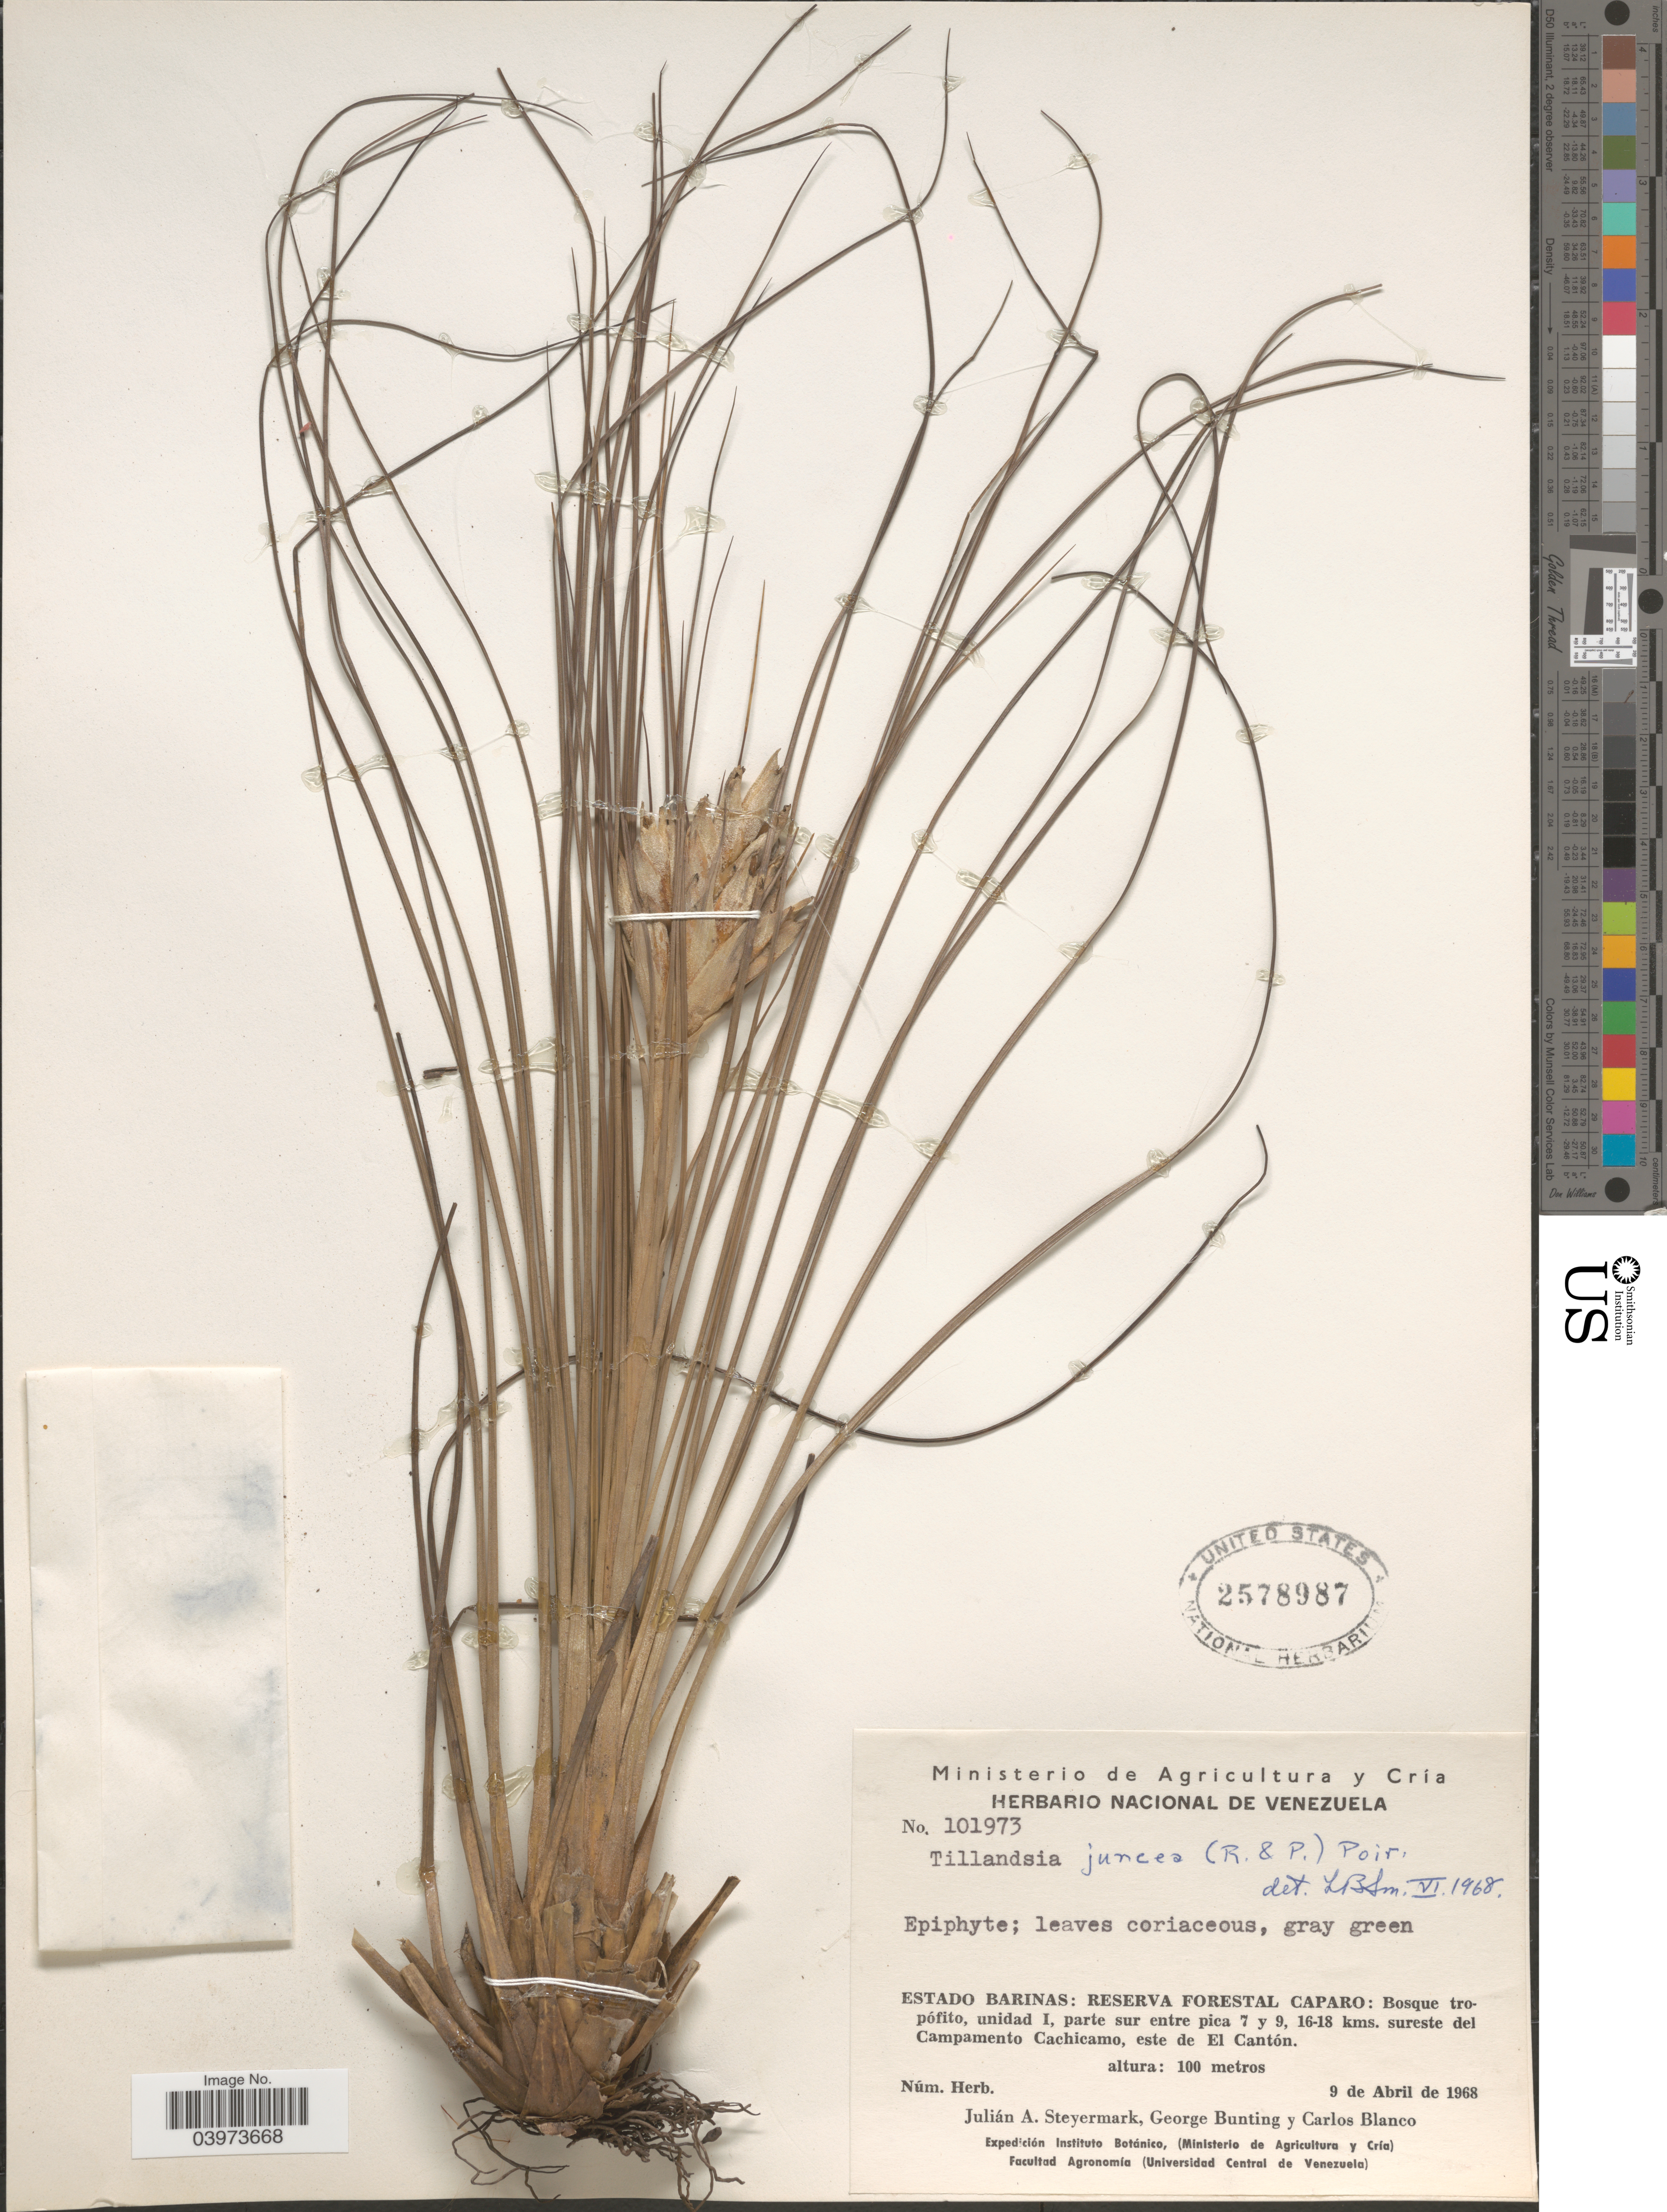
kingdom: Plantae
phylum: Tracheophyta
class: Liliopsida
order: Poales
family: Bromeliaceae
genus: Tillandsia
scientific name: Tillandsia juncea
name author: (Ruiz & Pav.) Poir.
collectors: J. Steyermark, G. S. Bunting & C. Blanco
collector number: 101973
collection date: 1968-04-09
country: Venezuela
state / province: Barinas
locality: Reserva Forestal Caparo: Bosque tropófito, unidad I, parte sur entre pica 7 y 9, 16-18 kms. sureste del Campamento Cachicamo, este de El Cantón. Expedición Instituto Botánico, (Ministerio de Agricultura y Cría).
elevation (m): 100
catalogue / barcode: US 2578987